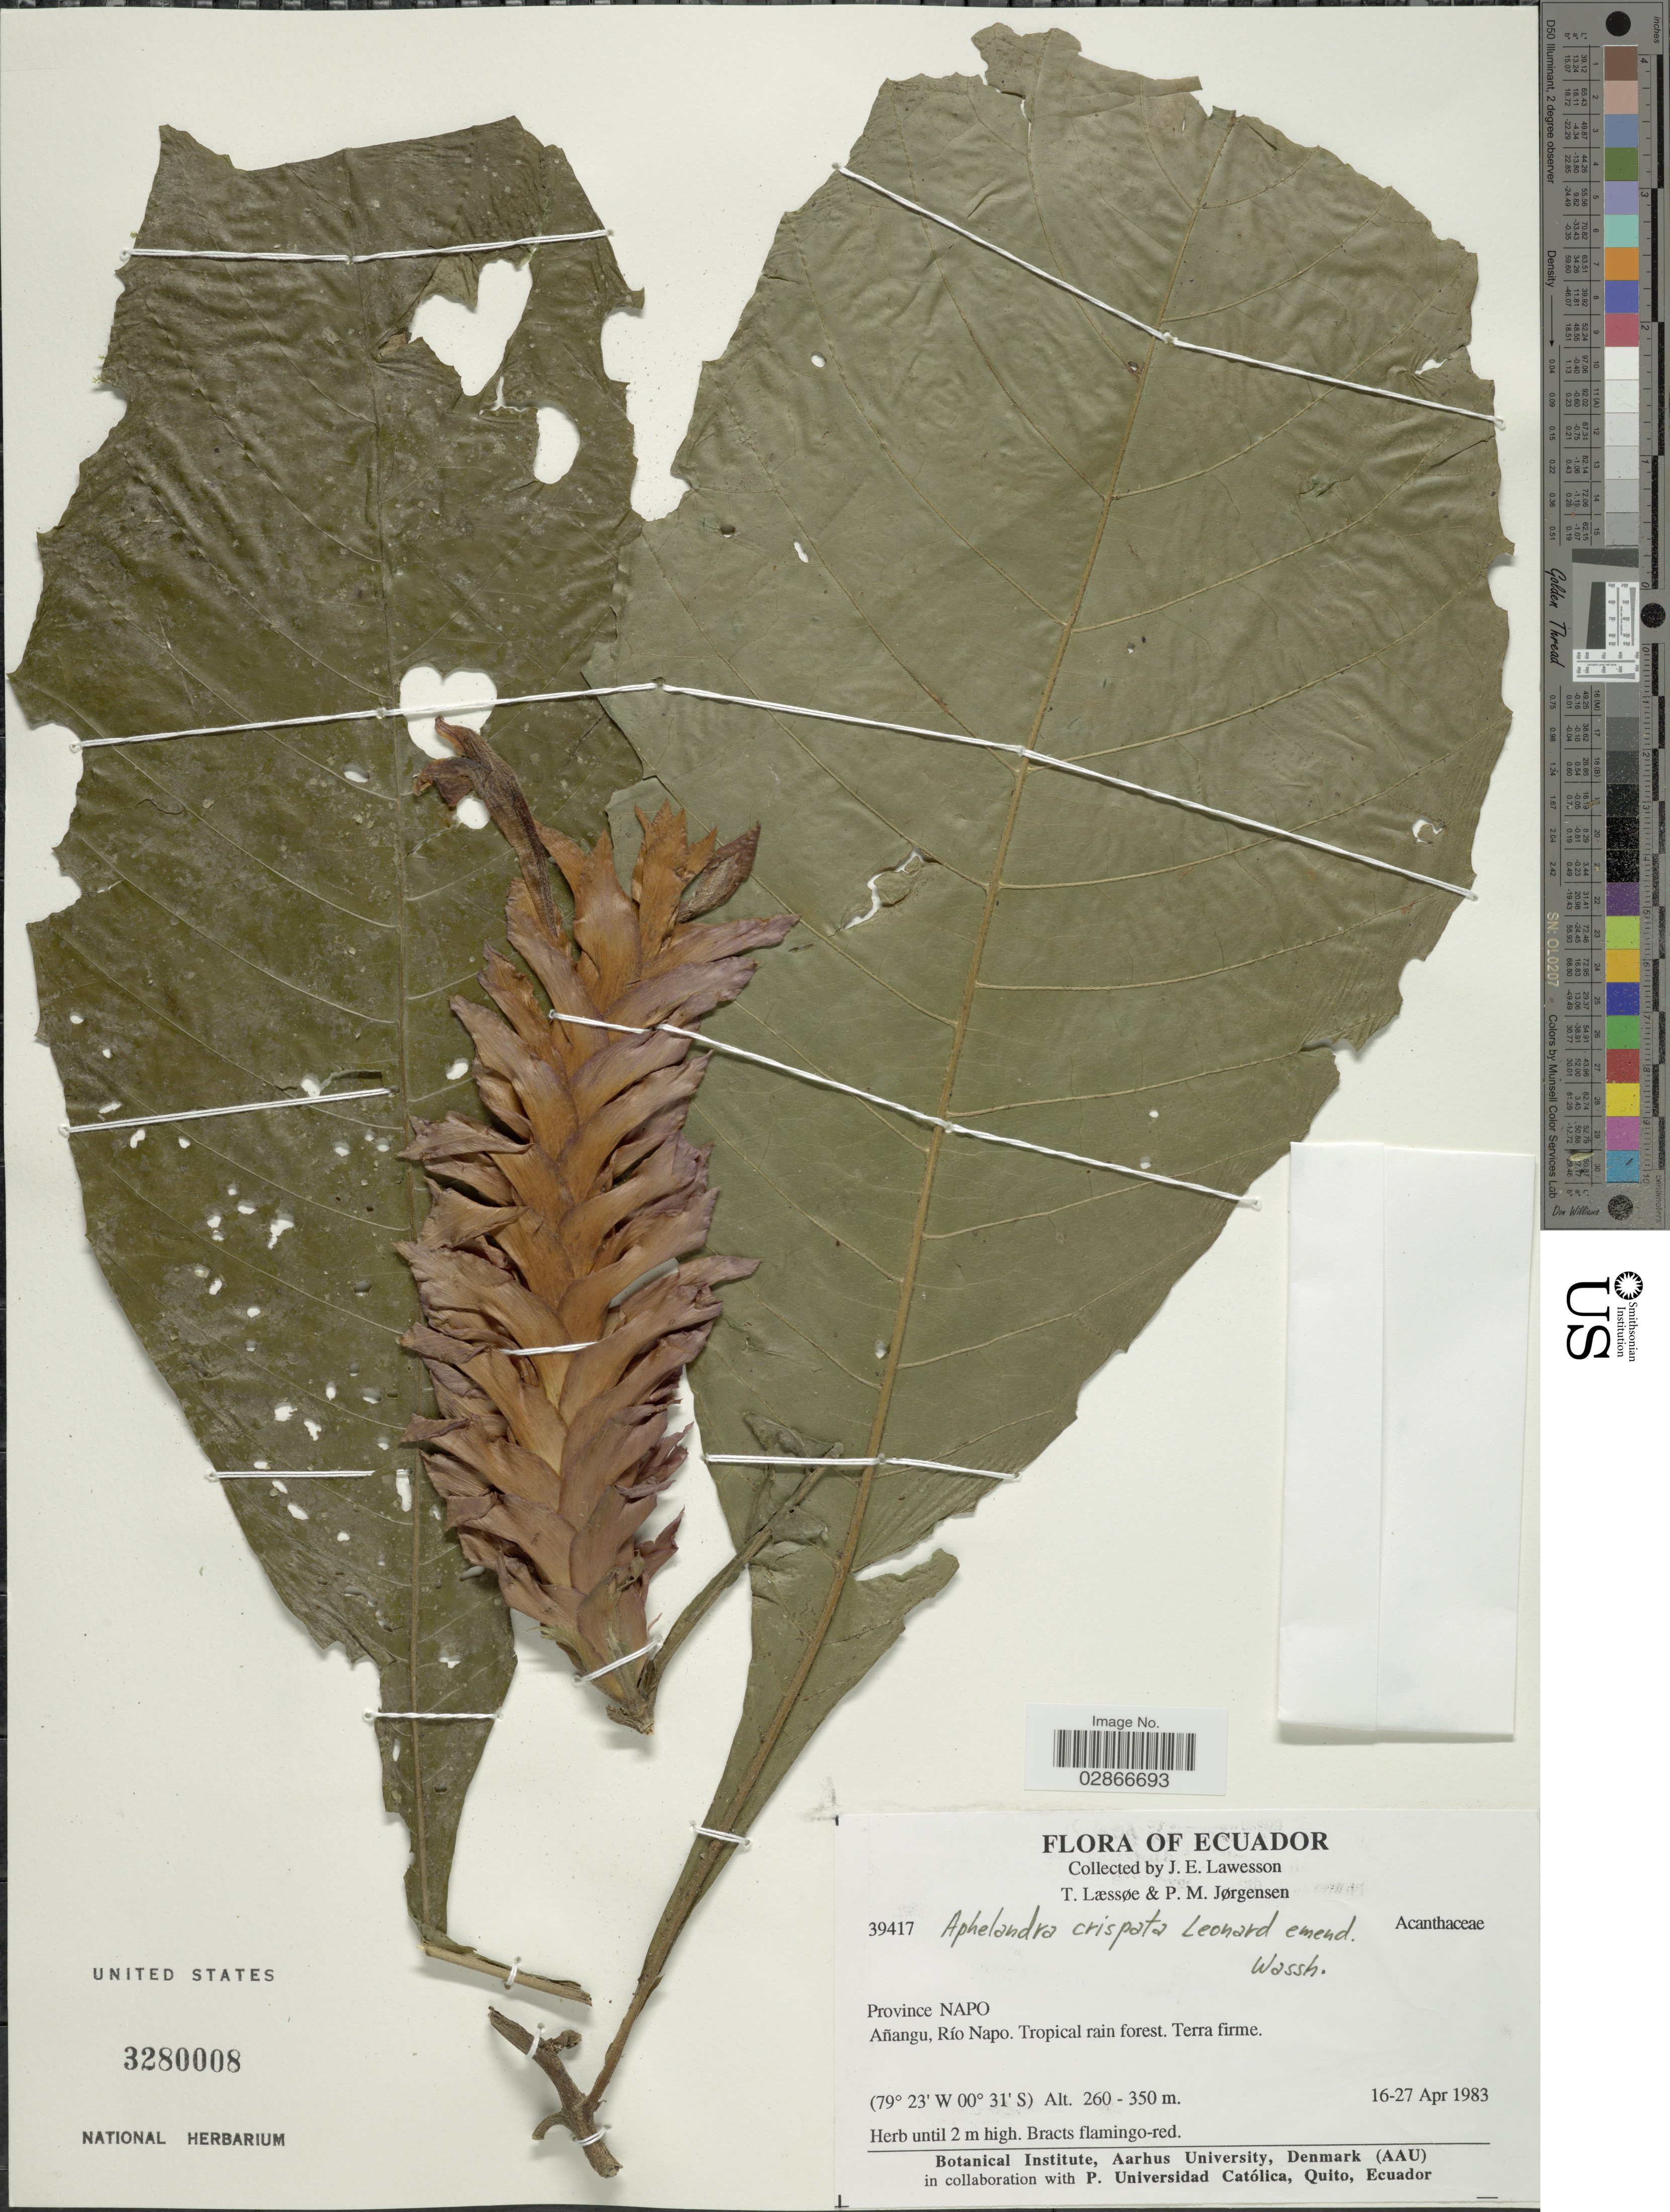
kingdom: Plantae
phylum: Tracheophyta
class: Magnoliopsida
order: Lamiales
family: Acanthaceae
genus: Aphelandra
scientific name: Aphelandra crispata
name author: Leonard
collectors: J. Lawesson, T. Laessøe & P. Jørgensen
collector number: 39417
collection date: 1983-04-16/1983-04-27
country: Ecuador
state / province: Napo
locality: Añangu, Río Napo.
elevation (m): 260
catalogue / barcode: US 3280008